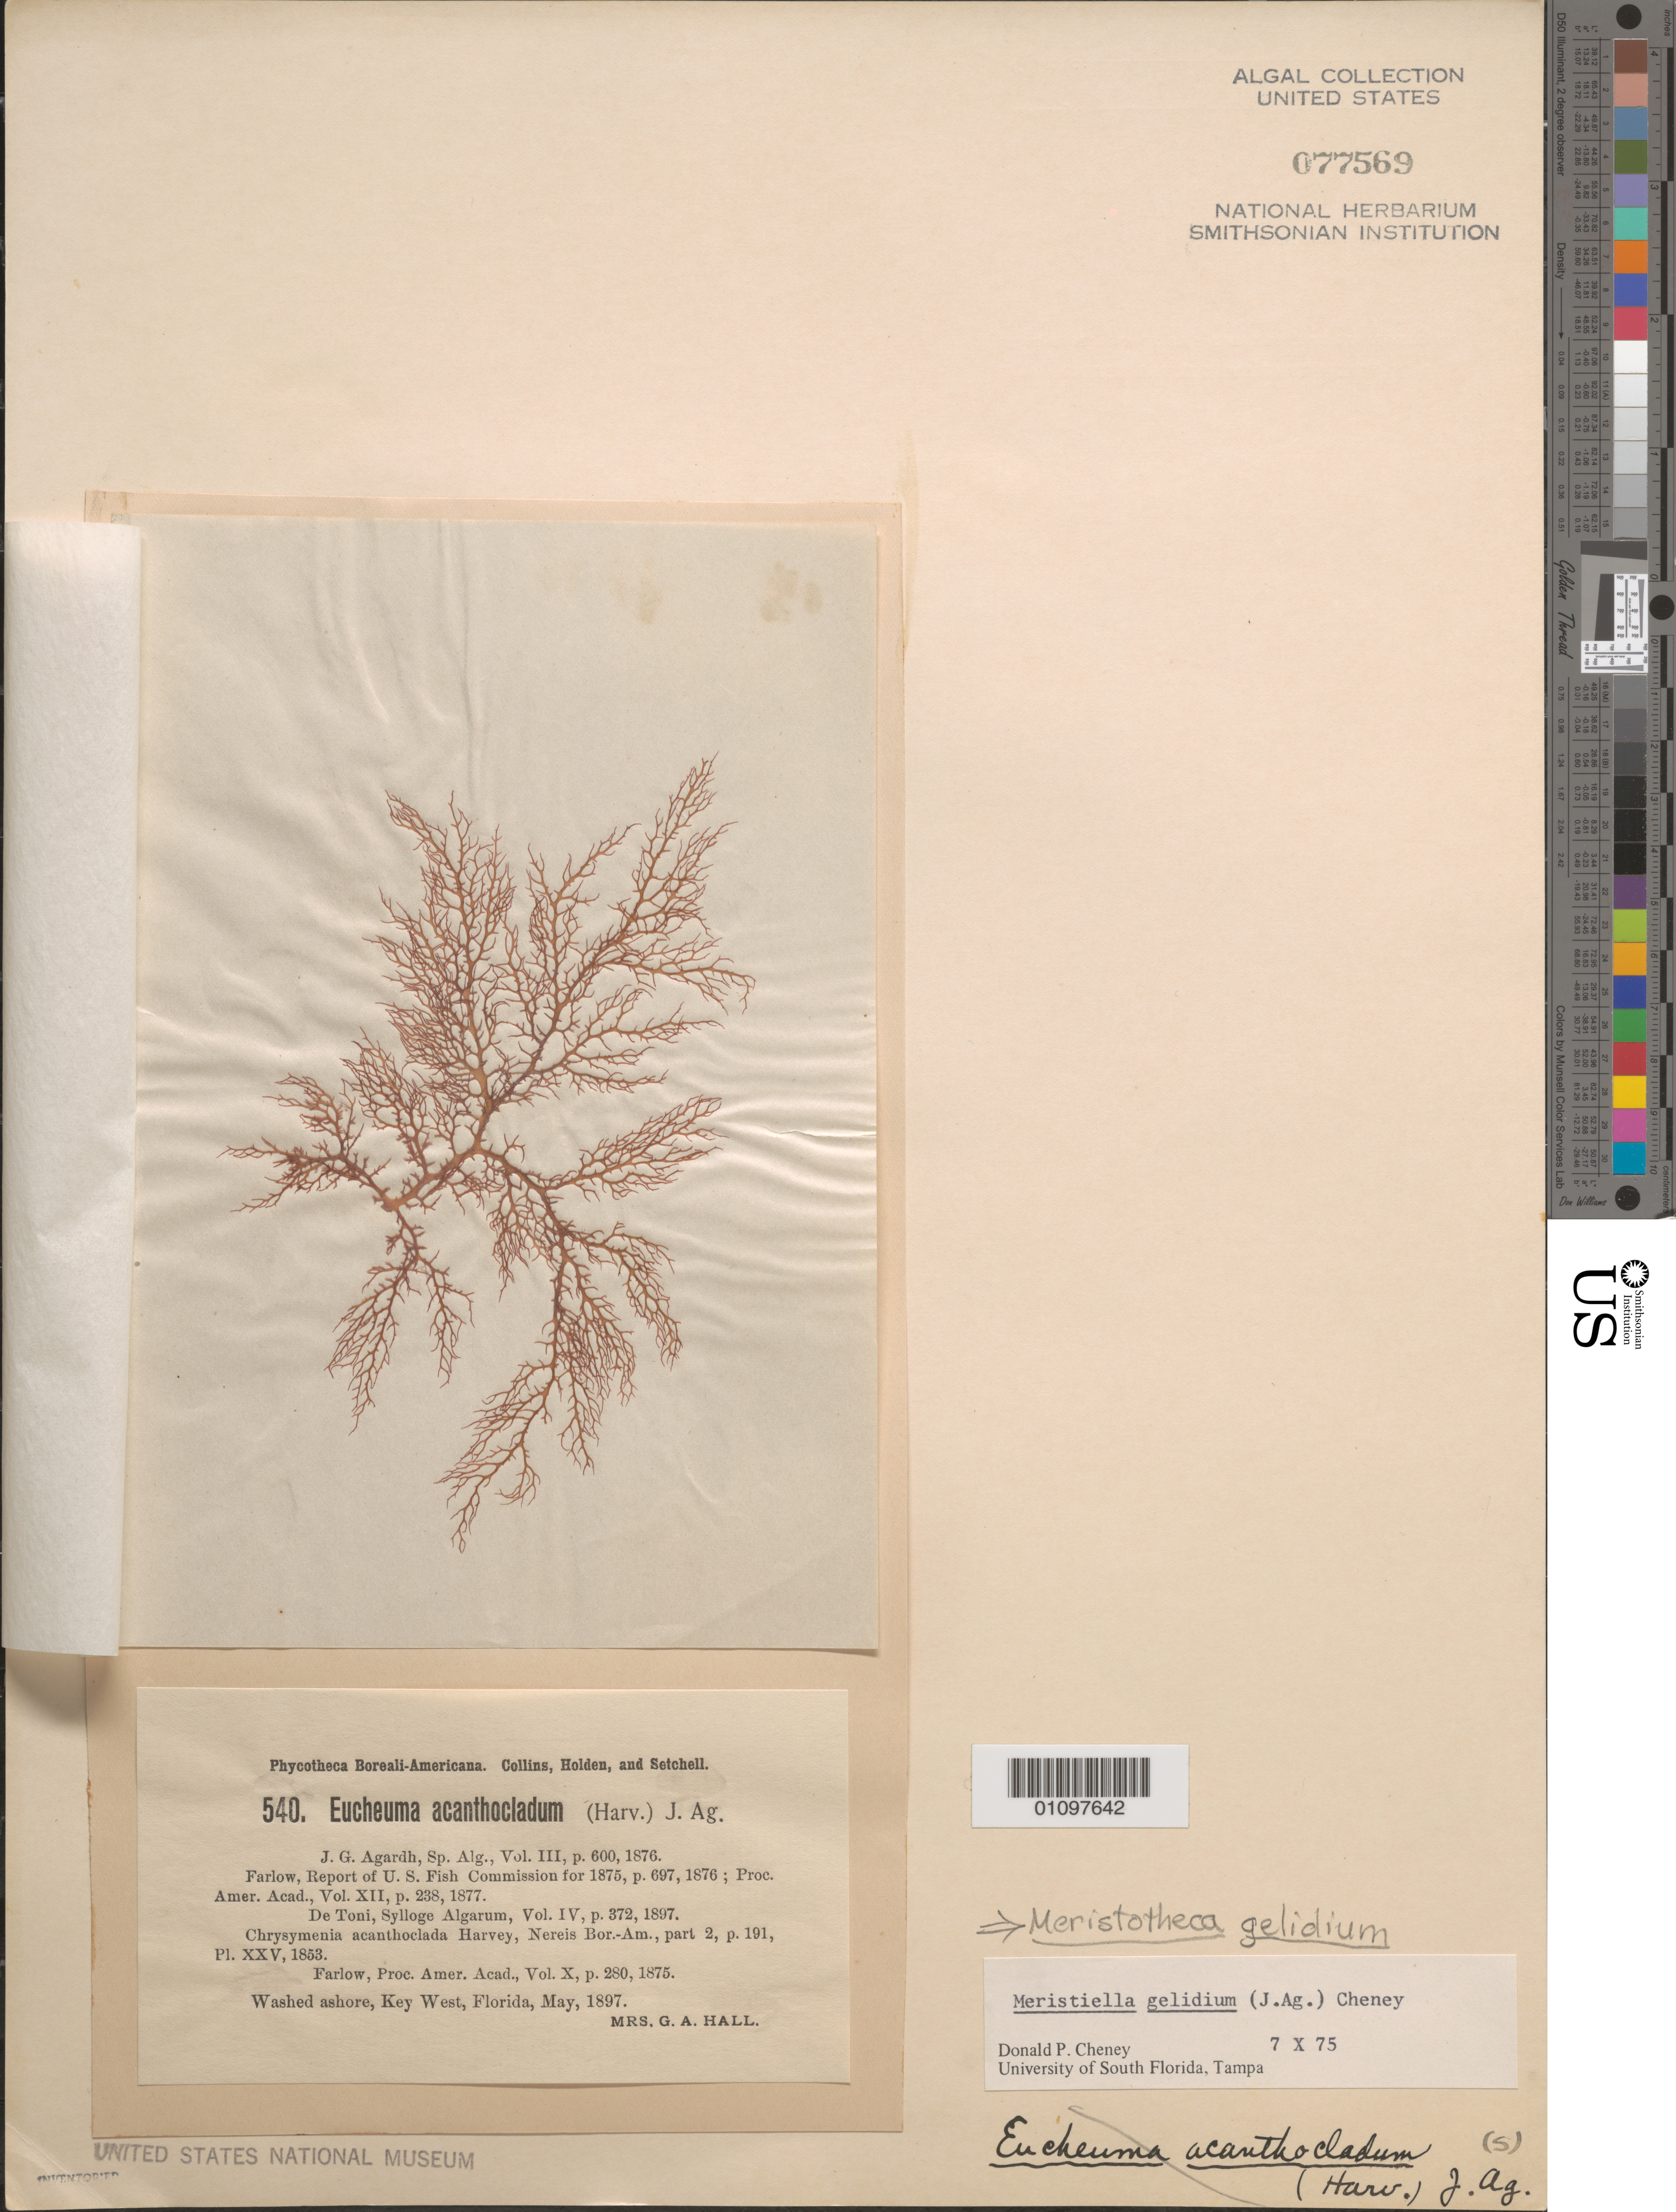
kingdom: Plantae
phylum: Rhodophyta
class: Florideophyceae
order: Gigartinales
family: Solieriaceae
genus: Meristotheca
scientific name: Meristotheca gelidium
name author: (J. Agardh) E.J. Faye & Masuda in E.J. Faye et al.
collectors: Mrs. Hall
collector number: PB-A 540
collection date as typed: May 1897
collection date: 1897-05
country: United States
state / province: Florida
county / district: Monroe County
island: Key West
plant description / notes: Collins, Holden & Setchell, Phycotheca Boreali-Americana, as Eucheuma acanthocladum (Harv.) J. Ag.; det. by D.P. Cheney as Meristiella gelidium; genus unpublished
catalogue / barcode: US 77569